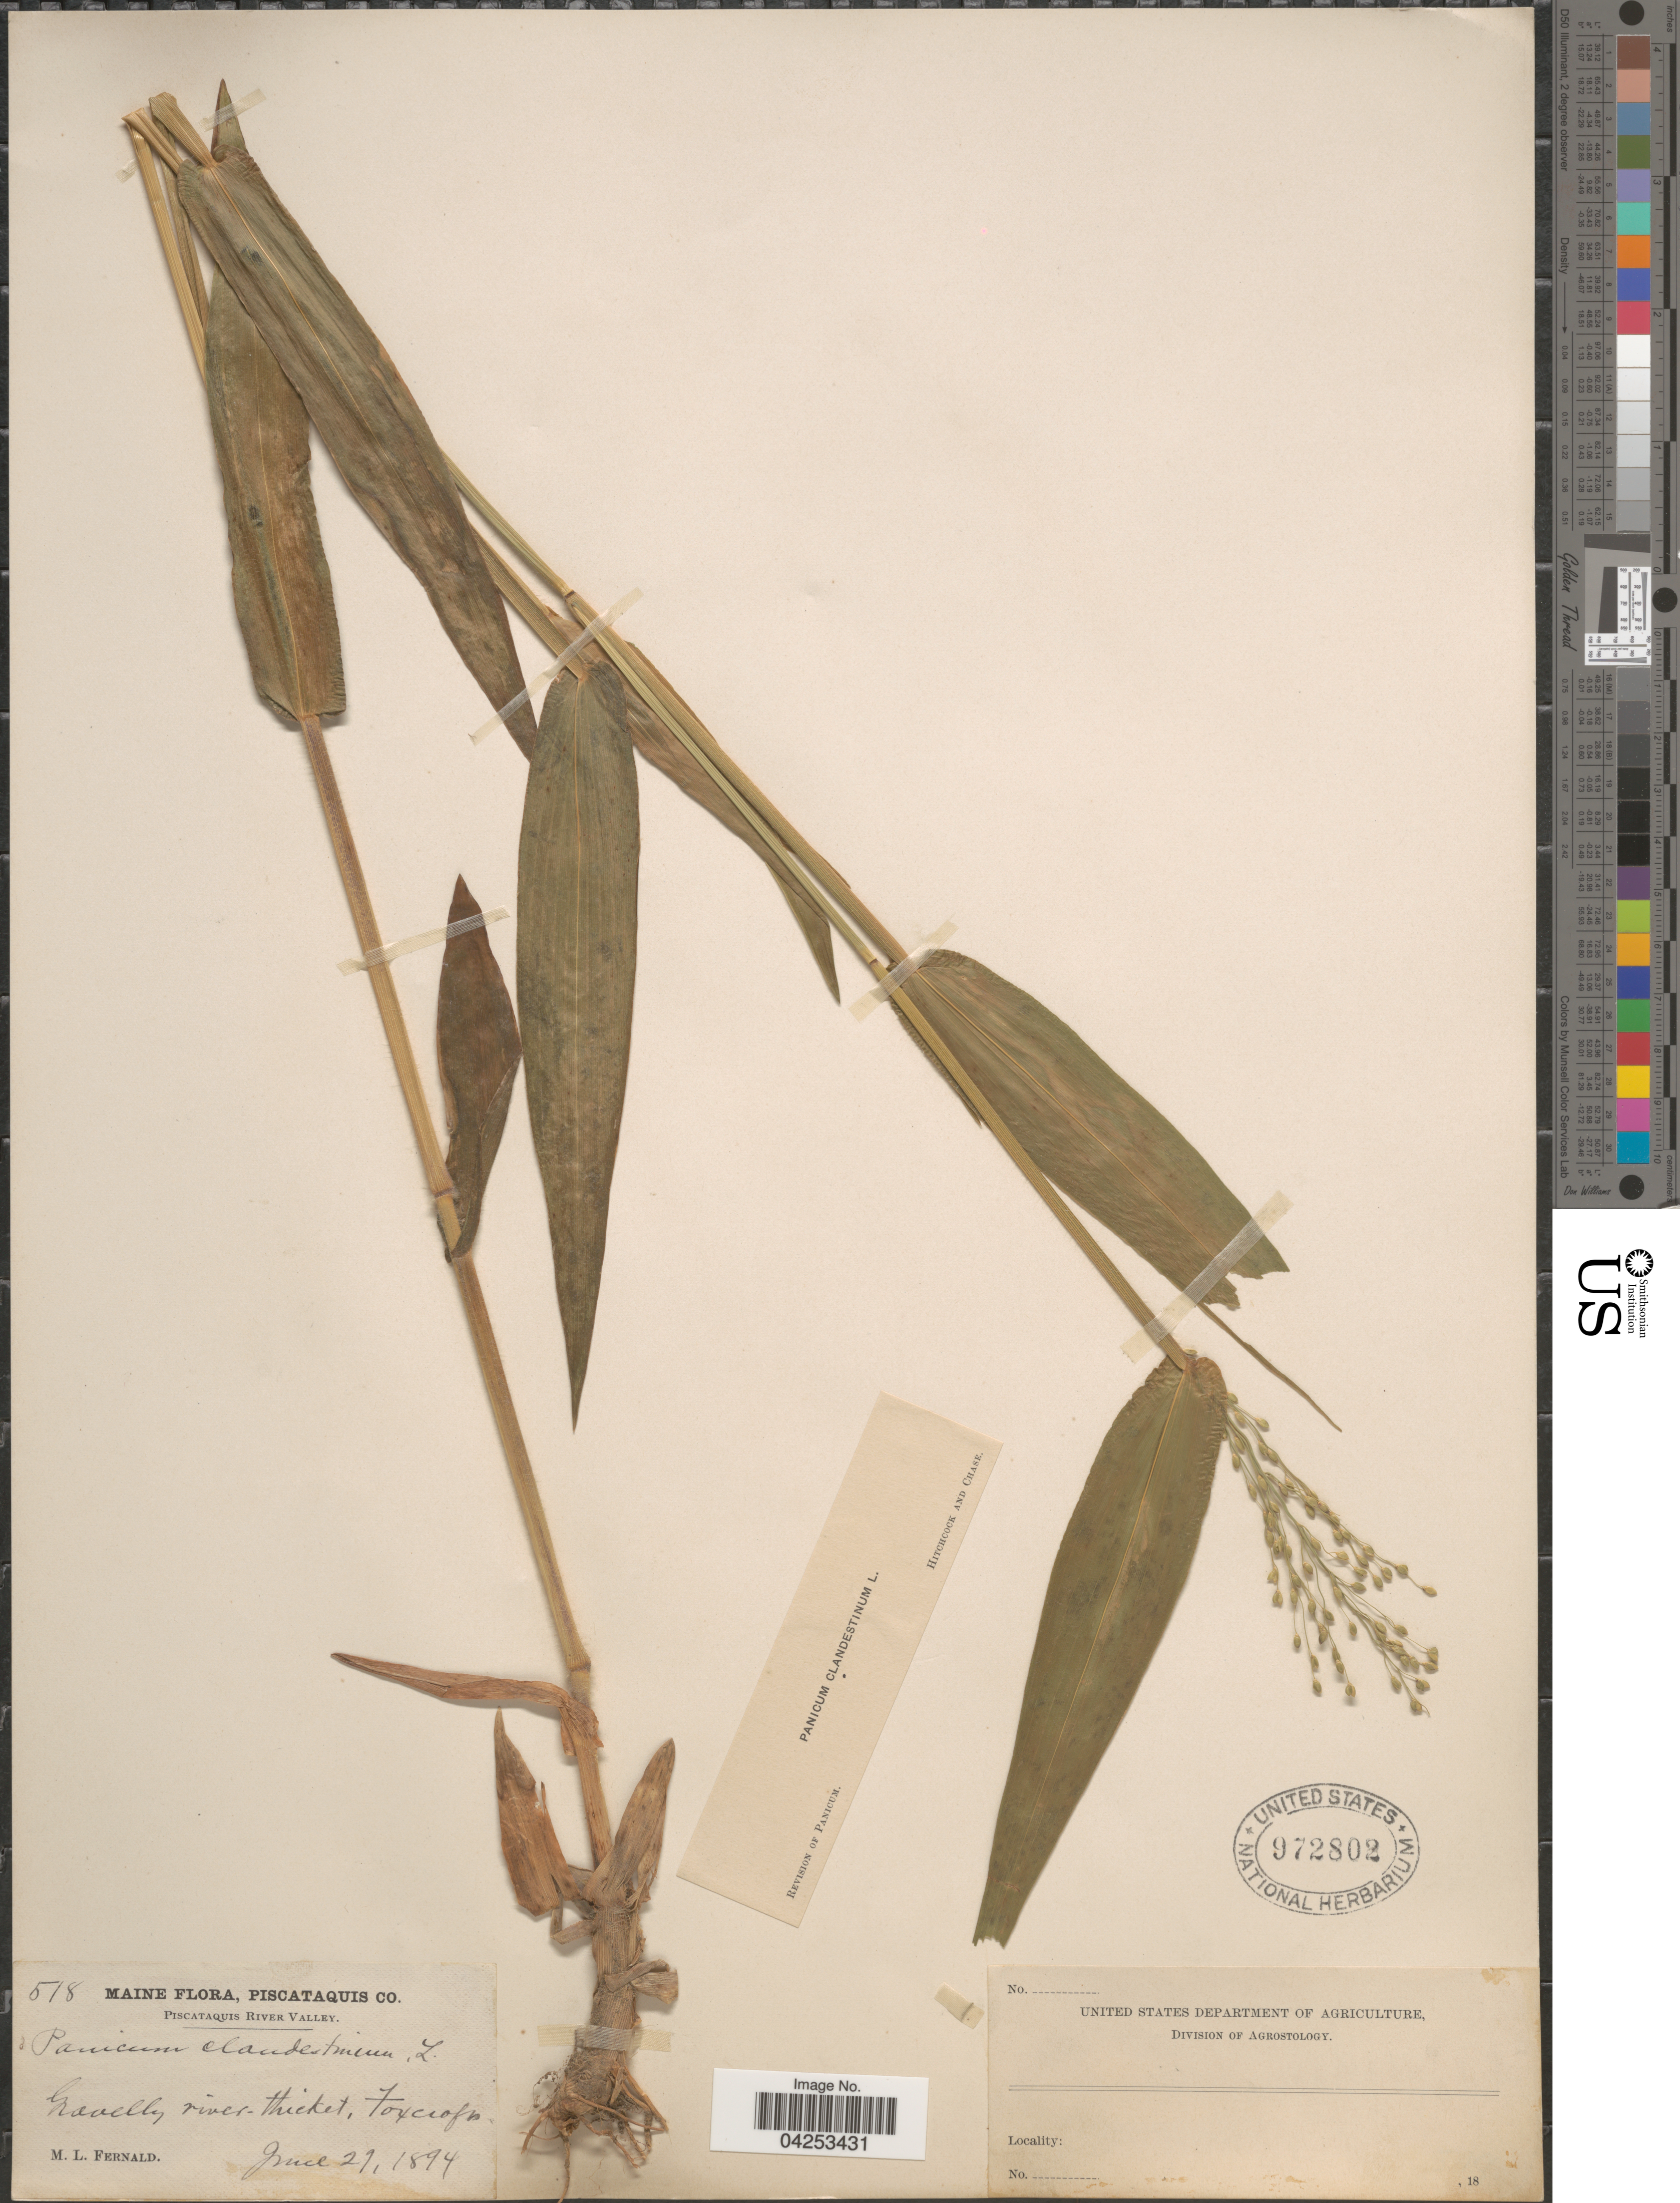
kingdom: Plantae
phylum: Tracheophyta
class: Liliopsida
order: Poales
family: Poaceae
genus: Dichanthelium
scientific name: Dichanthelium clandestinum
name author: (L.) Gould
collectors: M. L. Fernald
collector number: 518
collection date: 1894-06-29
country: United States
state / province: Maine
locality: Piscataquis Co. Piscataquis River Valley. Gravelly river thicket, Foxcroft.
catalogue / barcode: US 972802